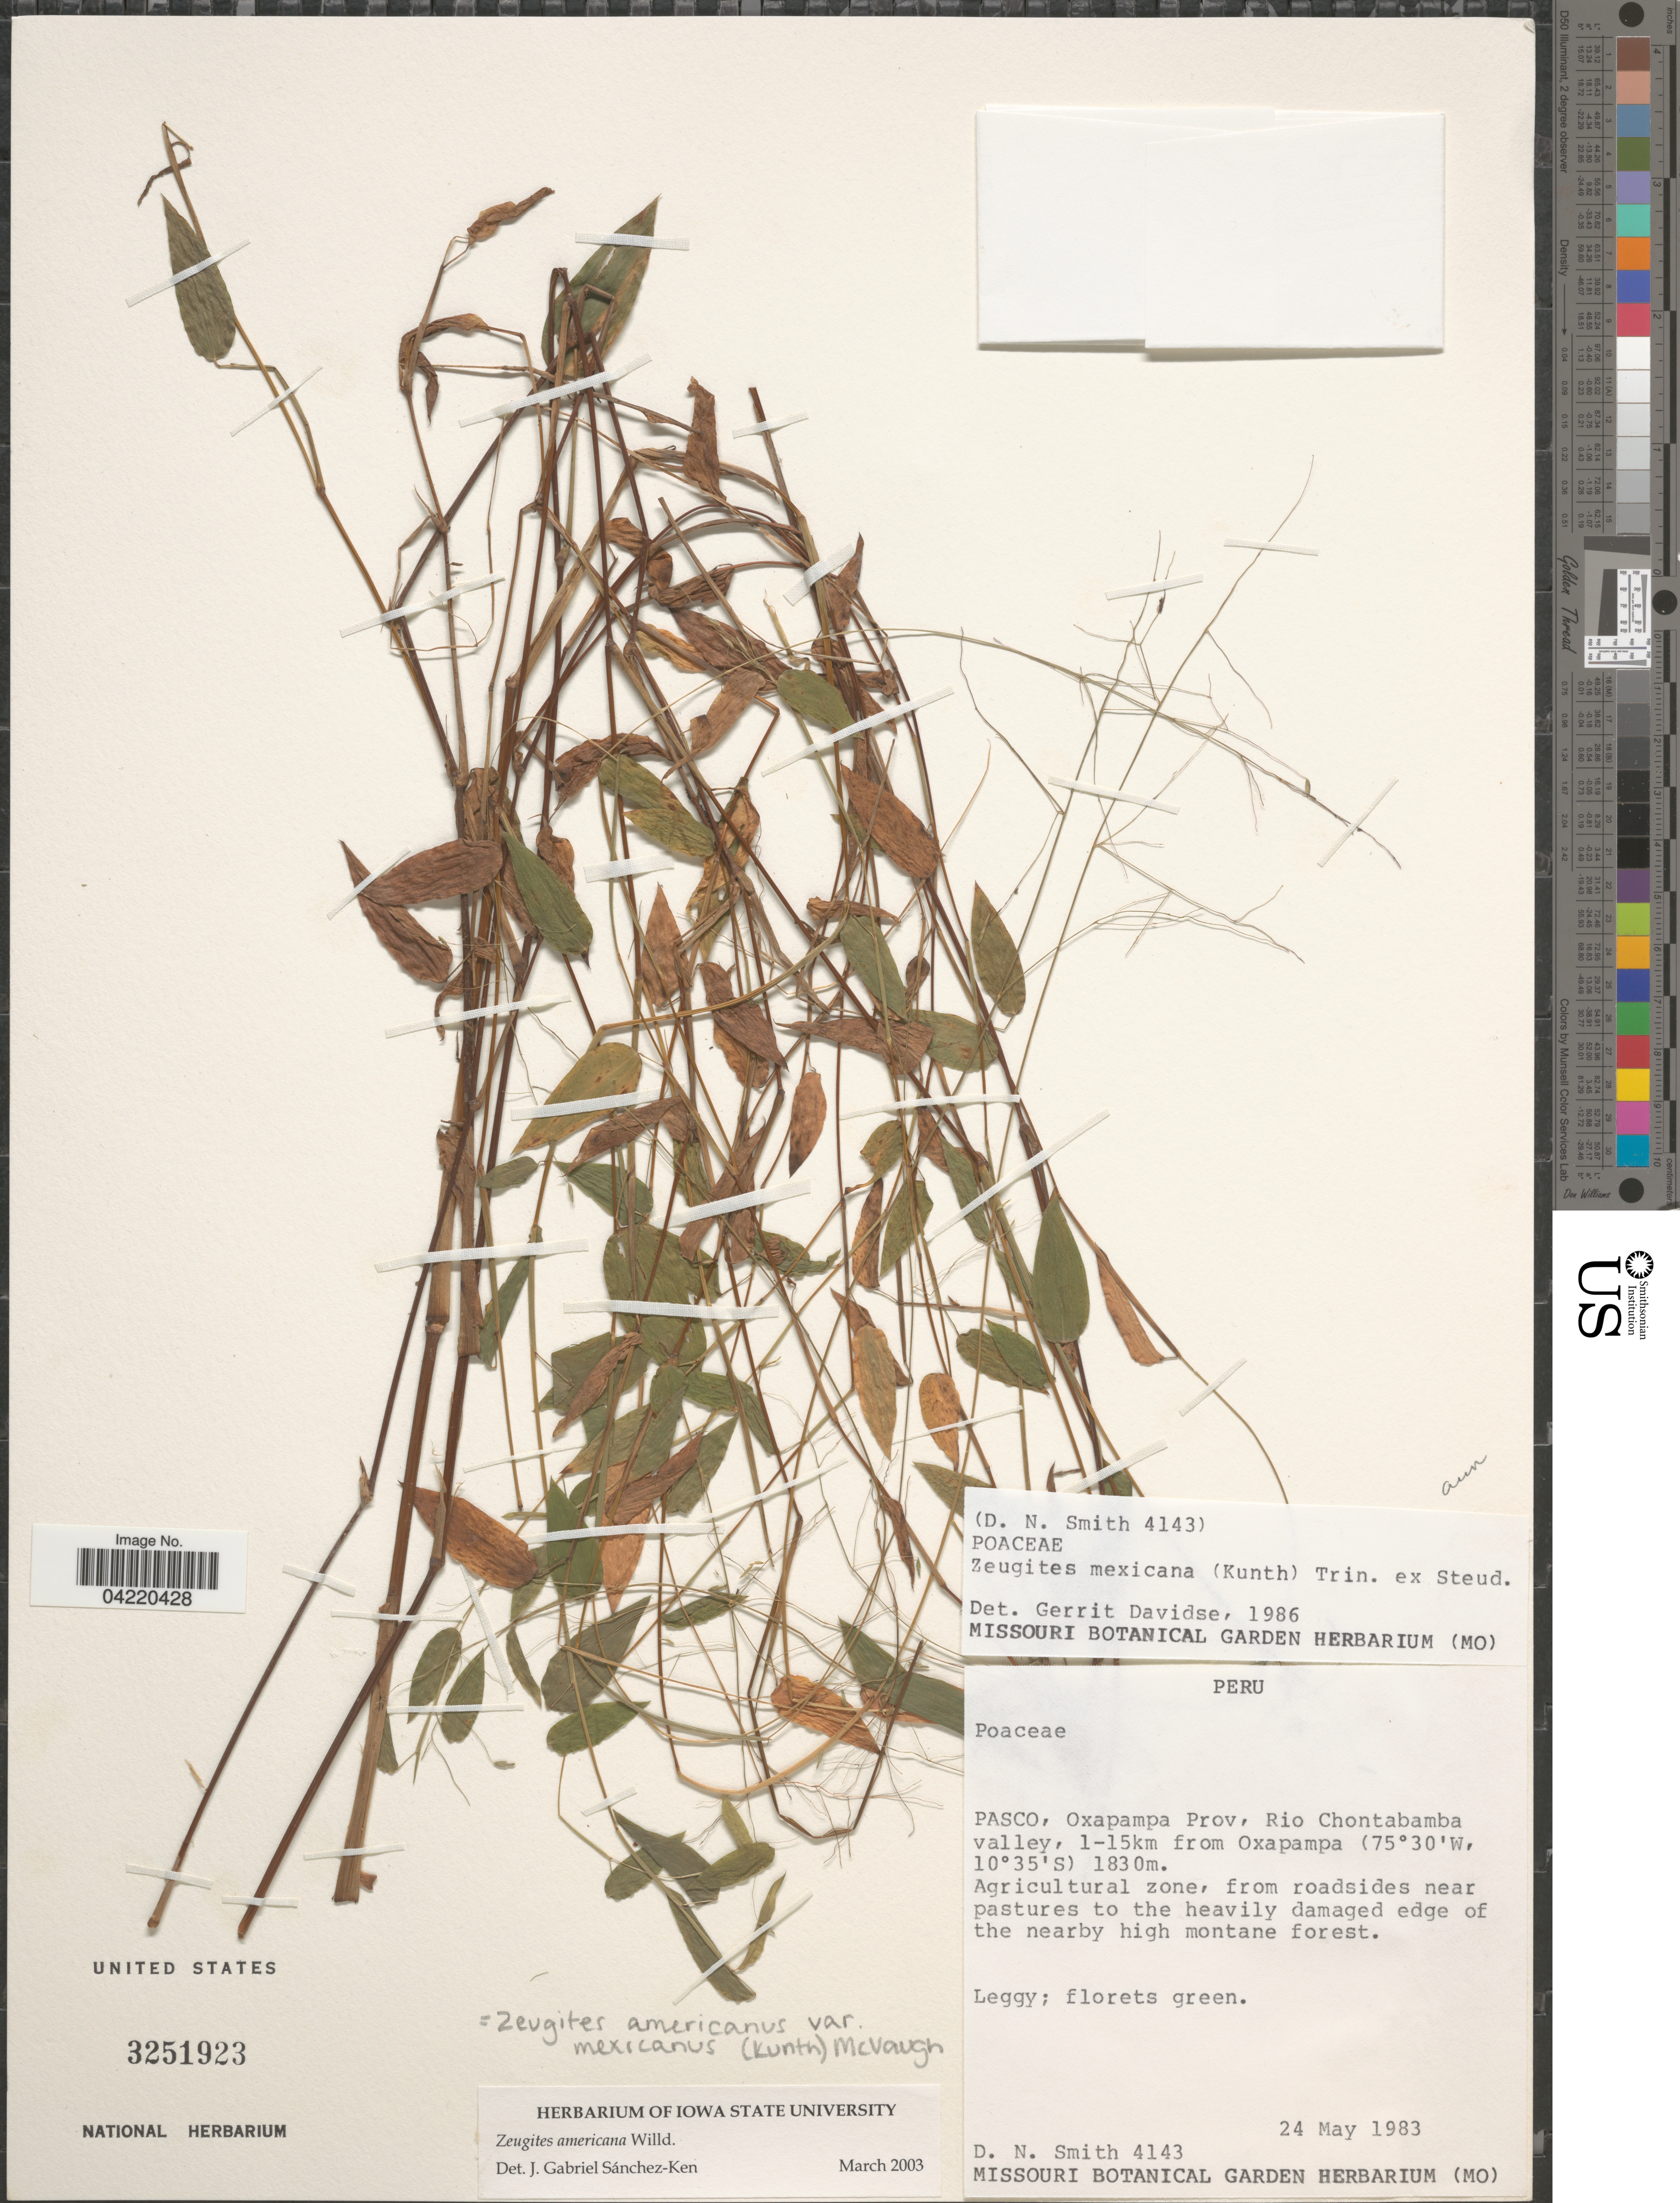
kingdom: Plantae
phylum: Tracheophyta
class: Liliopsida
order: Poales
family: Poaceae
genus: Zeugites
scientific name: Zeugites americanus var. mexicanus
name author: (Kunth) McVaugh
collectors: D. Smith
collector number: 4143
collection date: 1983-05-24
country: Peru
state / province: Pasco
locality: Oxapampa Prov, Rio Chontabamba valley, 1-15km from Oxapampa. Agricultural zone.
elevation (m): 1830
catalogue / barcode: US 3251923